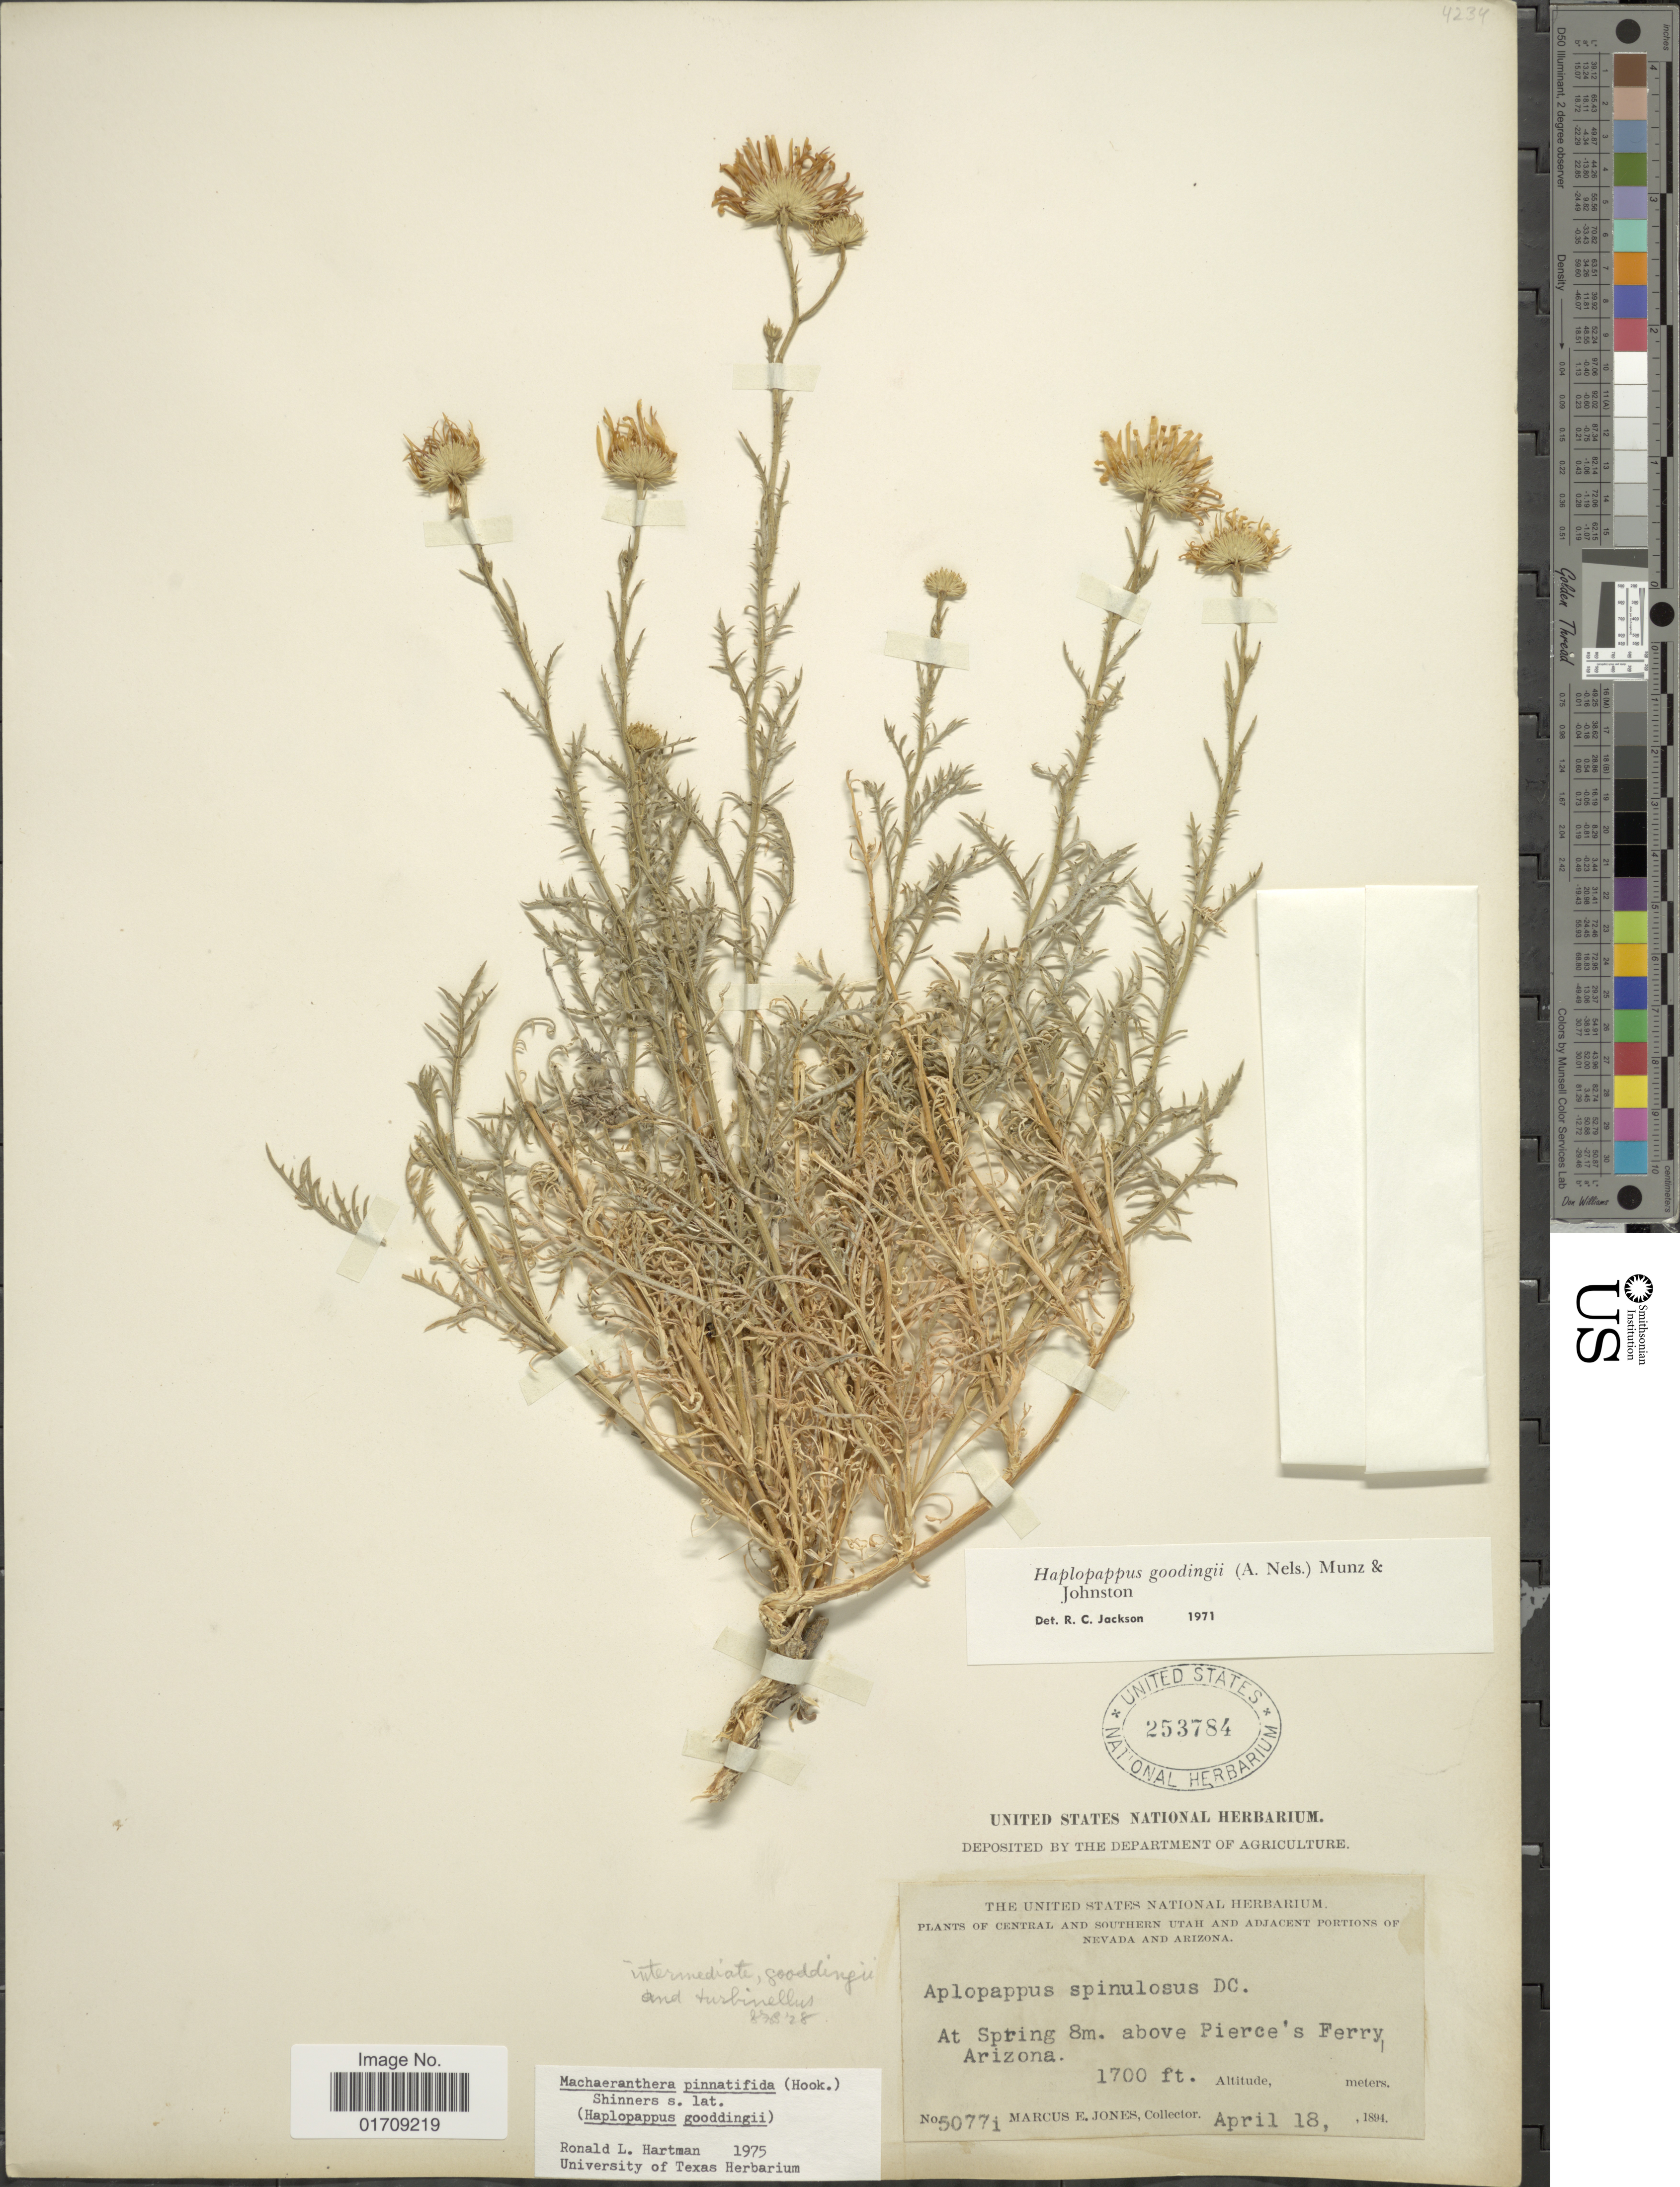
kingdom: Plantae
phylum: Tracheophyta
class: Magnoliopsida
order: Asterales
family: Asteraceae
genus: Machaeranthera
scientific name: Machaeranthera pinnatifida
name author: (Hook.) Shinners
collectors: M. E. Jones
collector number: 5077i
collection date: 1894-04-18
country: United States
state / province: Arizona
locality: At Spring 8 m. above Pierce's Ferry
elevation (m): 518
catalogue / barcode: US 253784